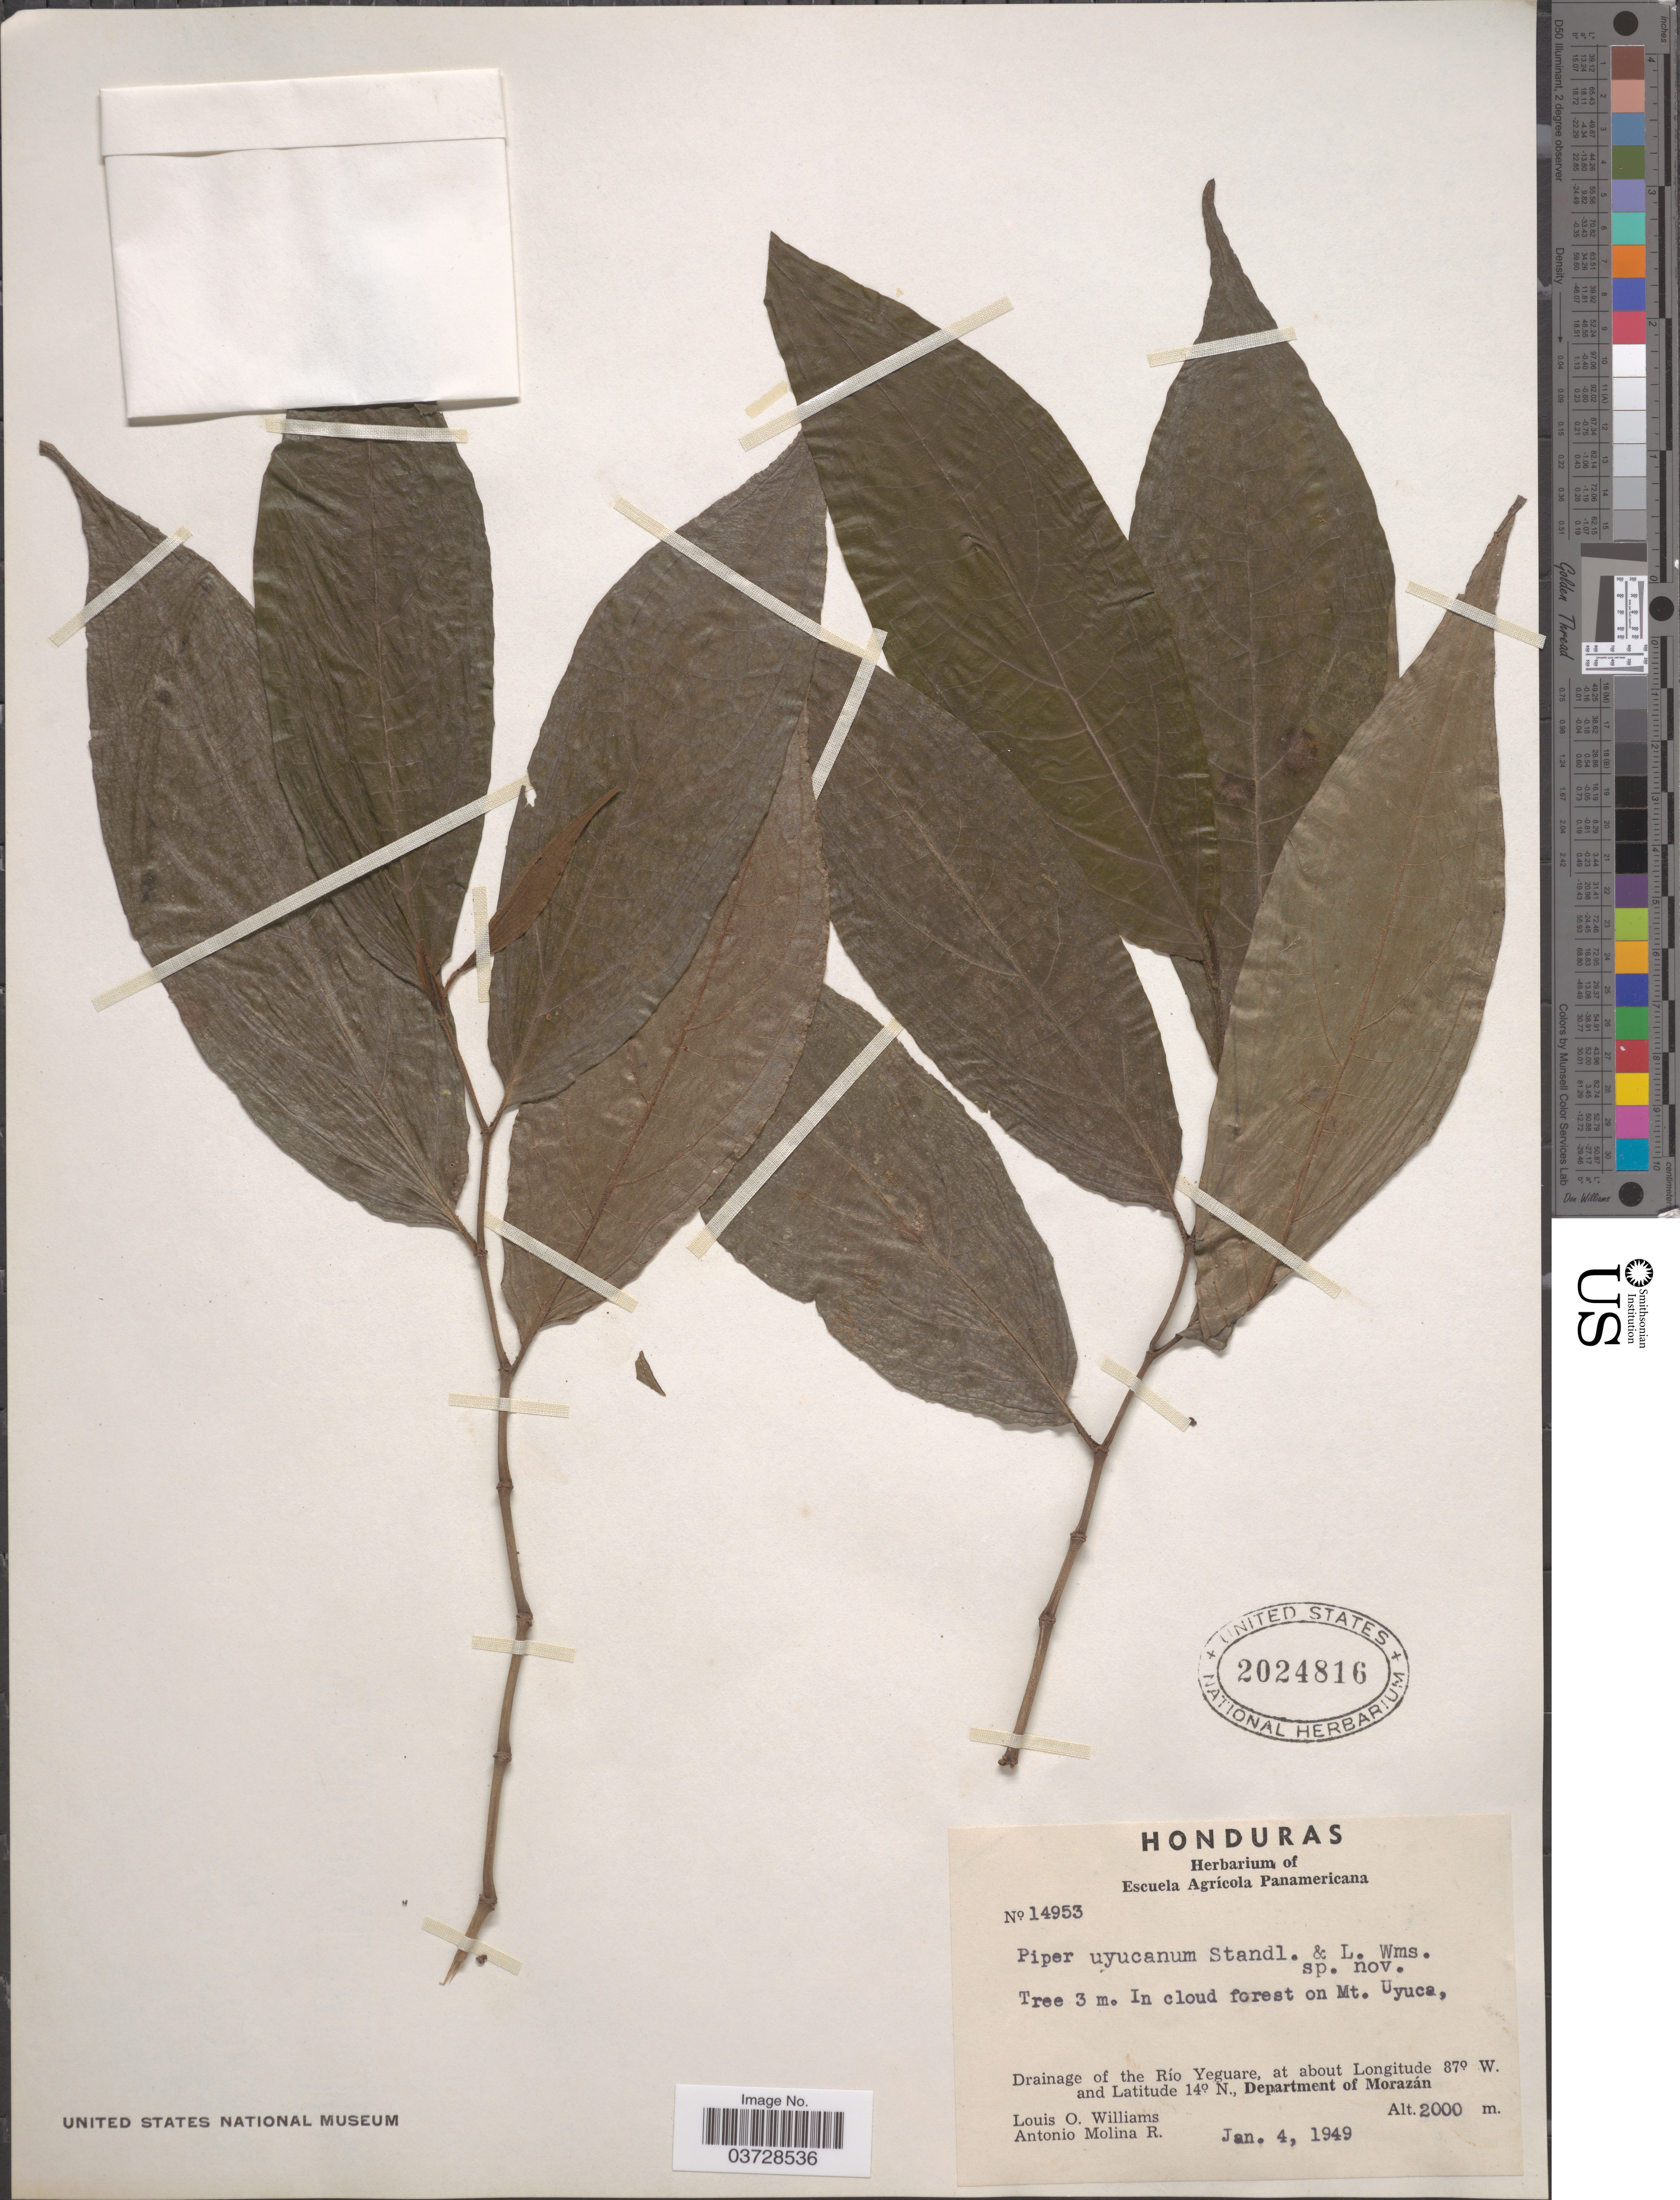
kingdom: Plantae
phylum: Tracheophyta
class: Magnoliopsida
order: Piperales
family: Piperaceae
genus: Piper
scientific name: Piper uyucanum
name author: Standl. & L. Wms.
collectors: L. O. Williams & A. Molina R.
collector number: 14953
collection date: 1949-01-04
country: Honduras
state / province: Fco. Morazán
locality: In cloud forest on Mt. Uyuca, Drainage of the Río Yeguare. Department of Morazán.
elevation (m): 2000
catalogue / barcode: US 2024816